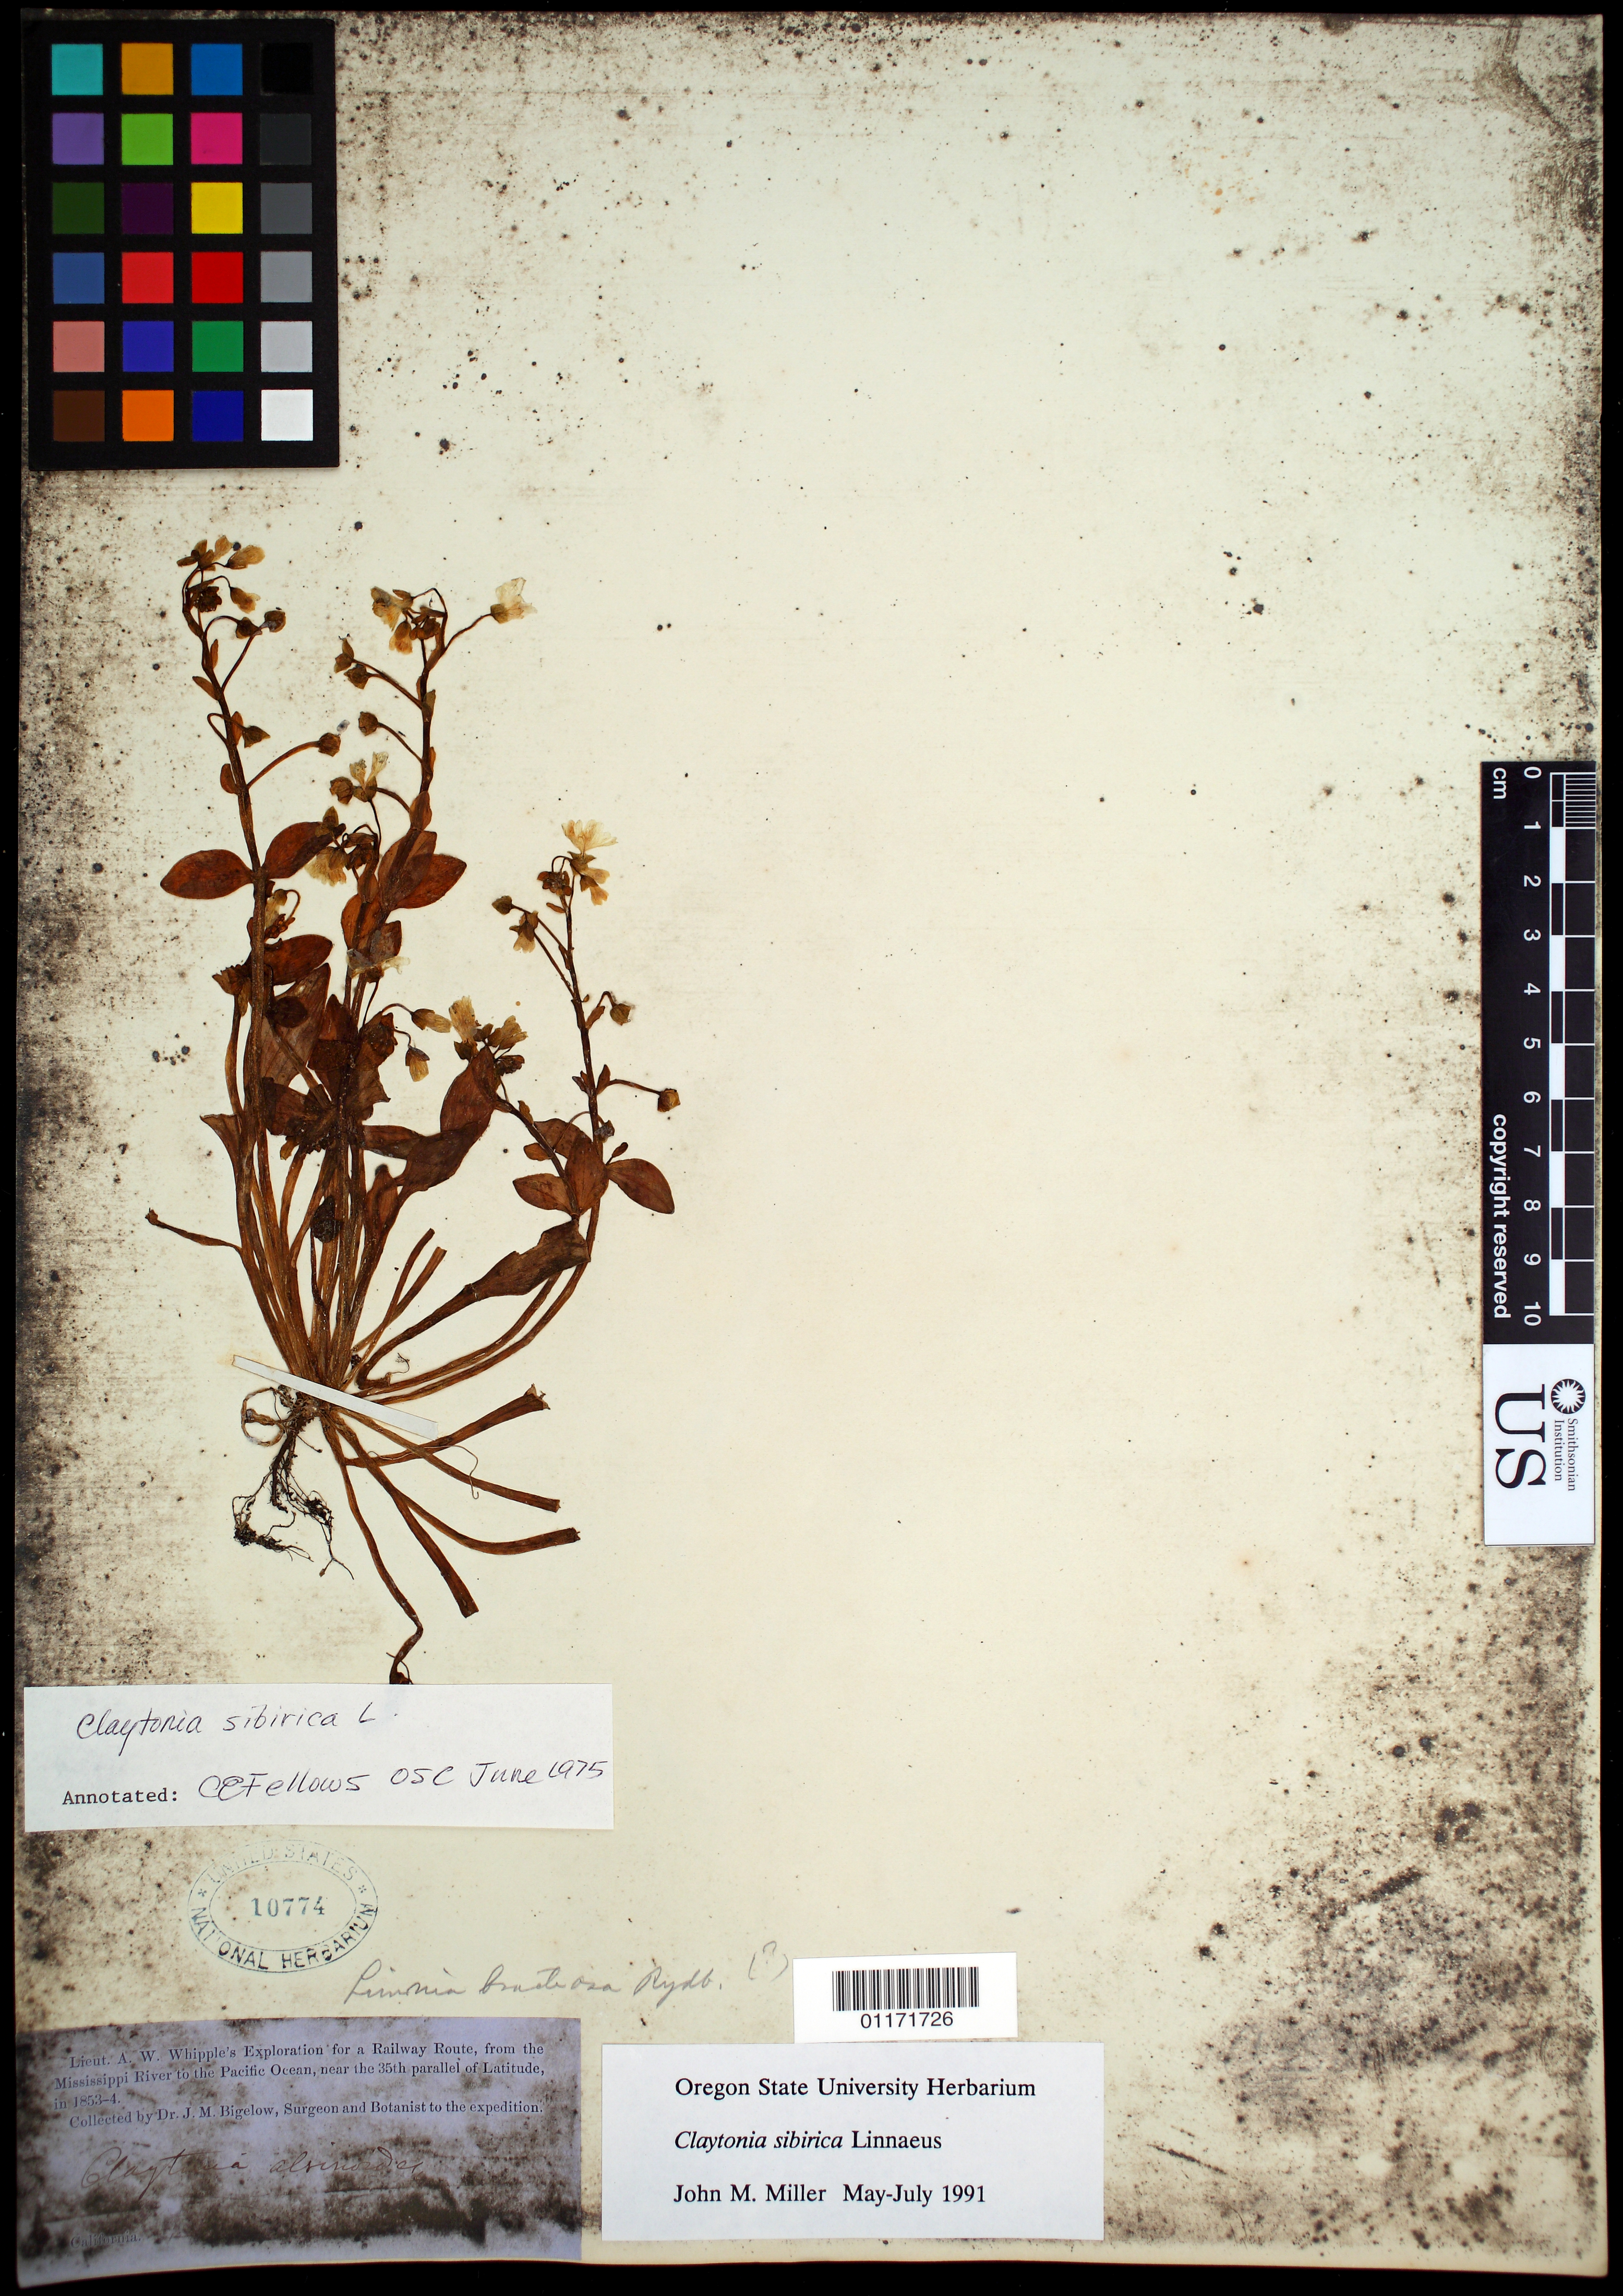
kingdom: Plantae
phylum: Tracheophyta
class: Magnoliopsida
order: Caryophyllales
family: Montiaceae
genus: Claytonia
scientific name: Claytonia sibirica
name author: L.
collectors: J. M. Bigelow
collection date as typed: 1853 to -- --- 1854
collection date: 1853/1854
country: United States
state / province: California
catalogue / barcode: US 10774